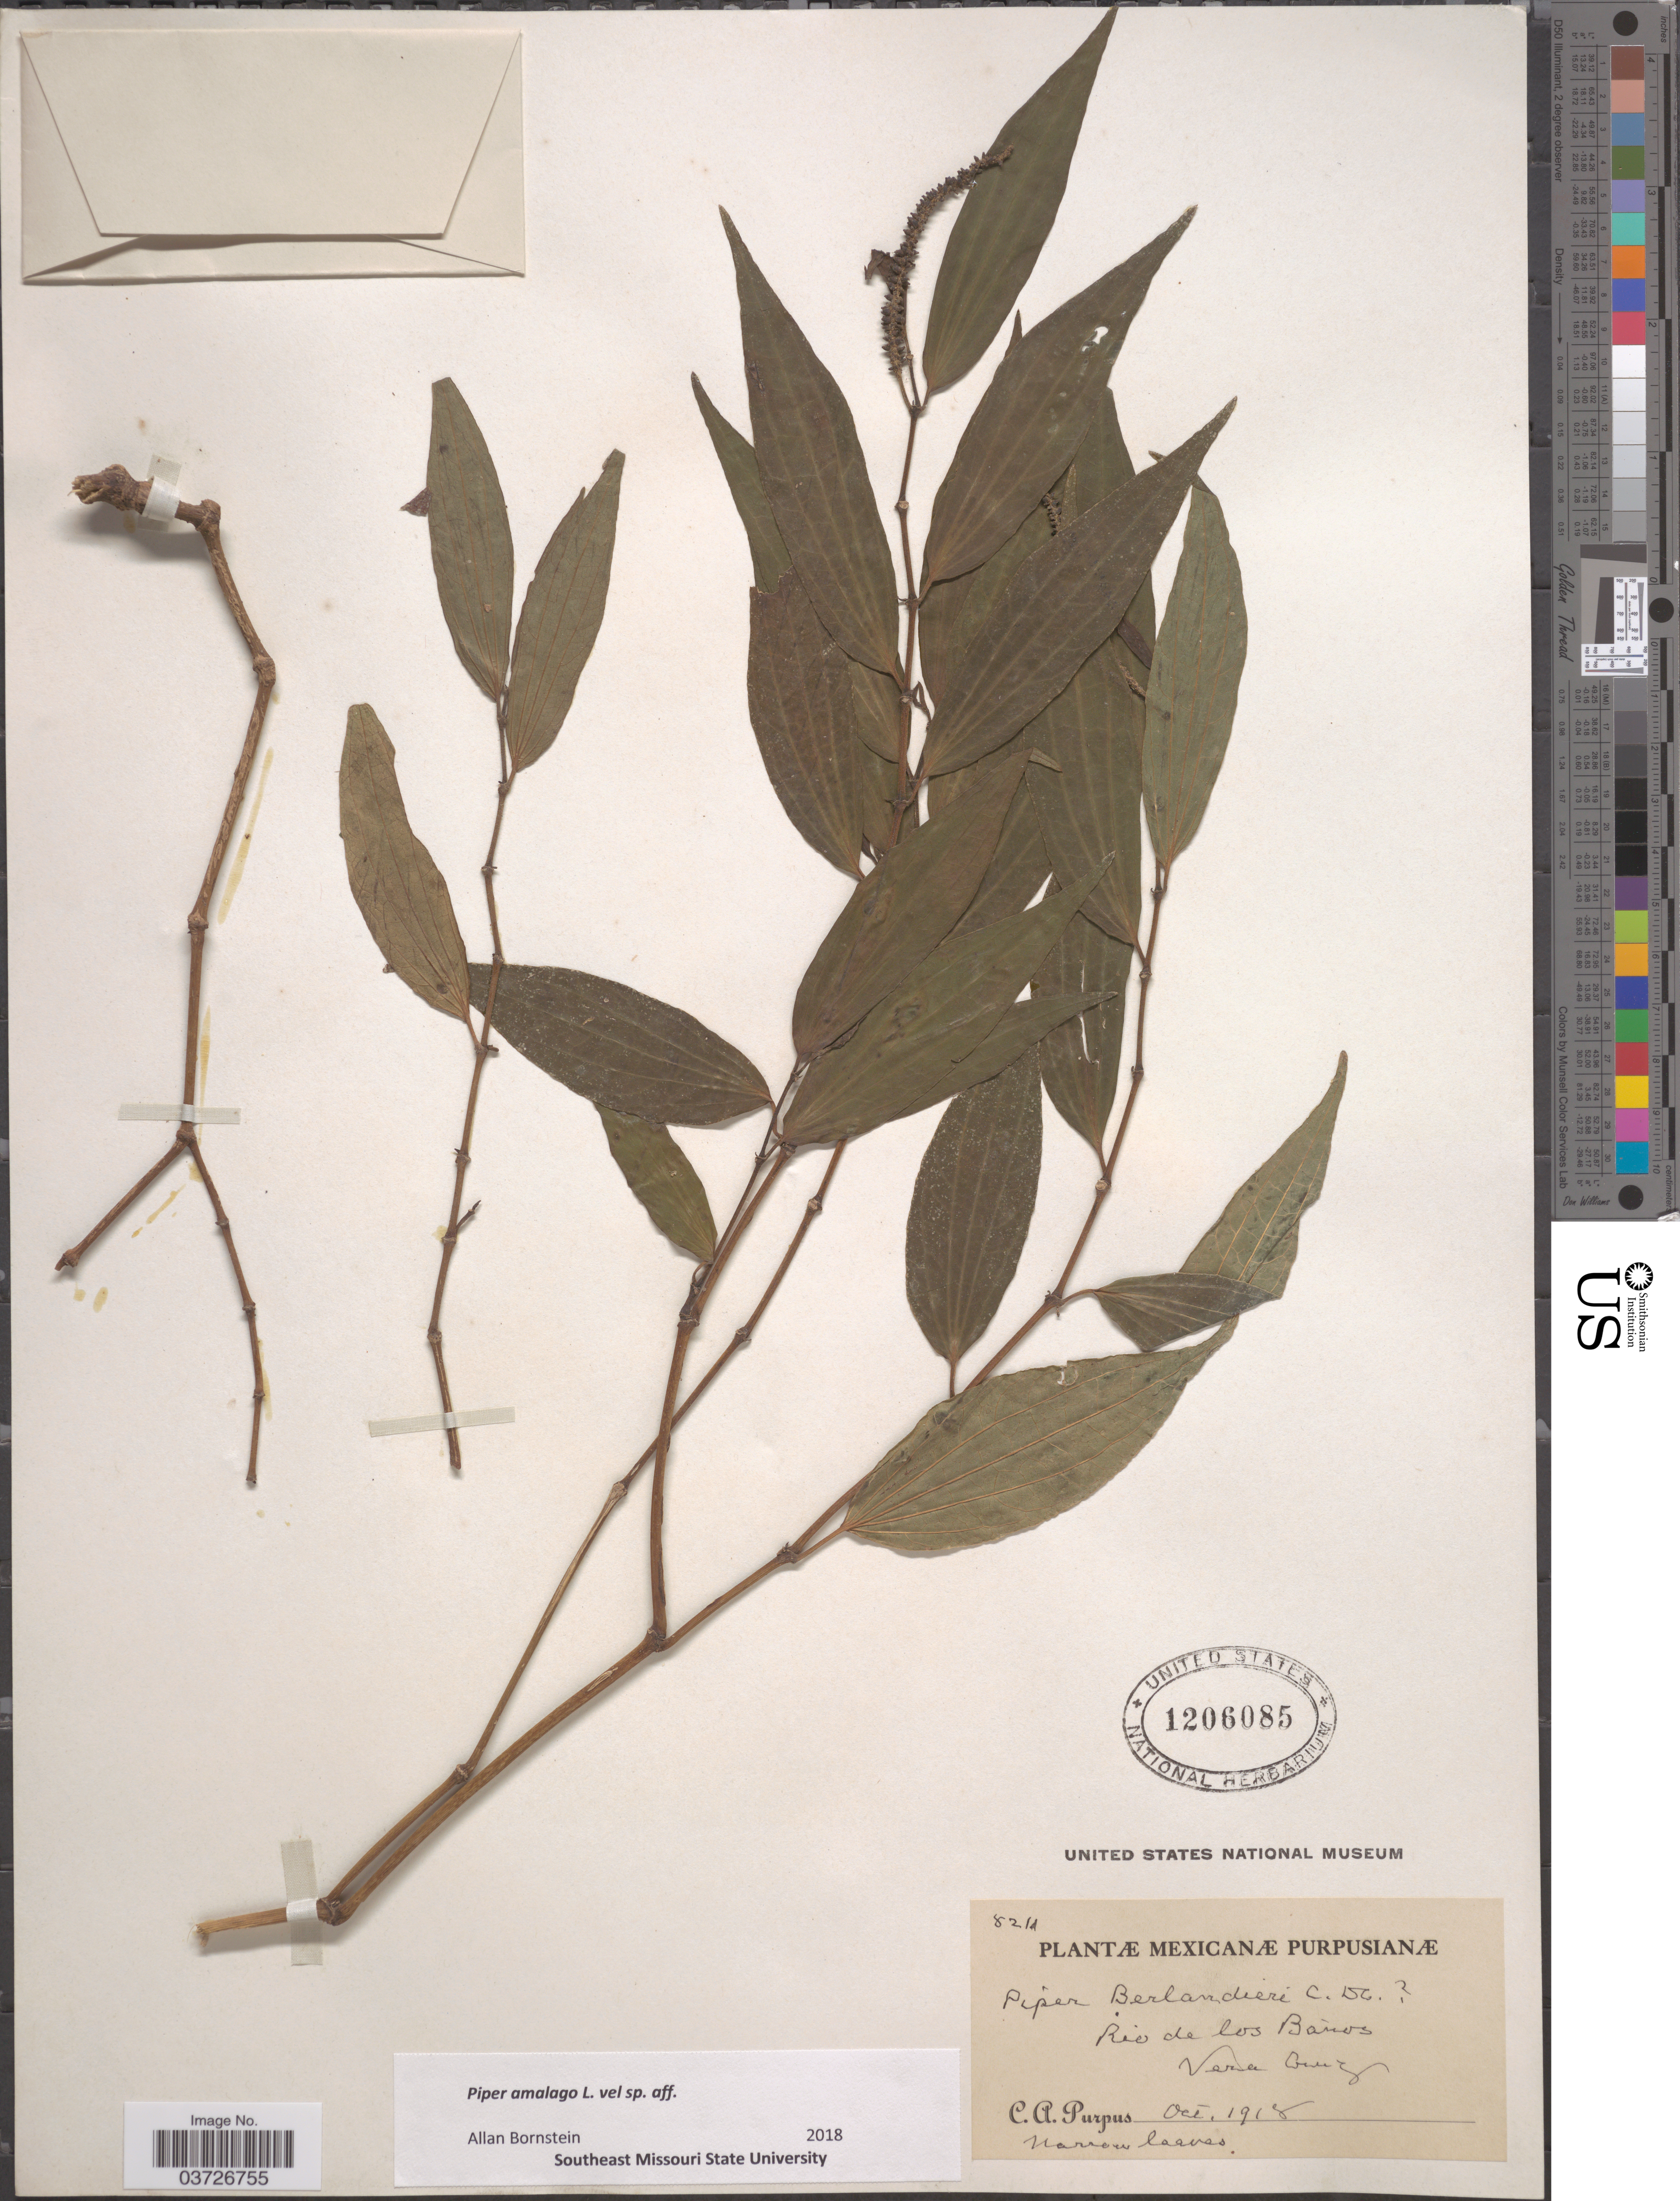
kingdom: Plantae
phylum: Tracheophyta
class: Magnoliopsida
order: Piperales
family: Piperaceae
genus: Piper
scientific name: Piper amalago var. medium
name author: (Jacq.) Yunck.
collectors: C. A. Purpus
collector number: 8214*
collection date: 1918-10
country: Mexico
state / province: Veracruz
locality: Rio de los Bainos. Vera Cruz.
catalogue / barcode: US 1206085